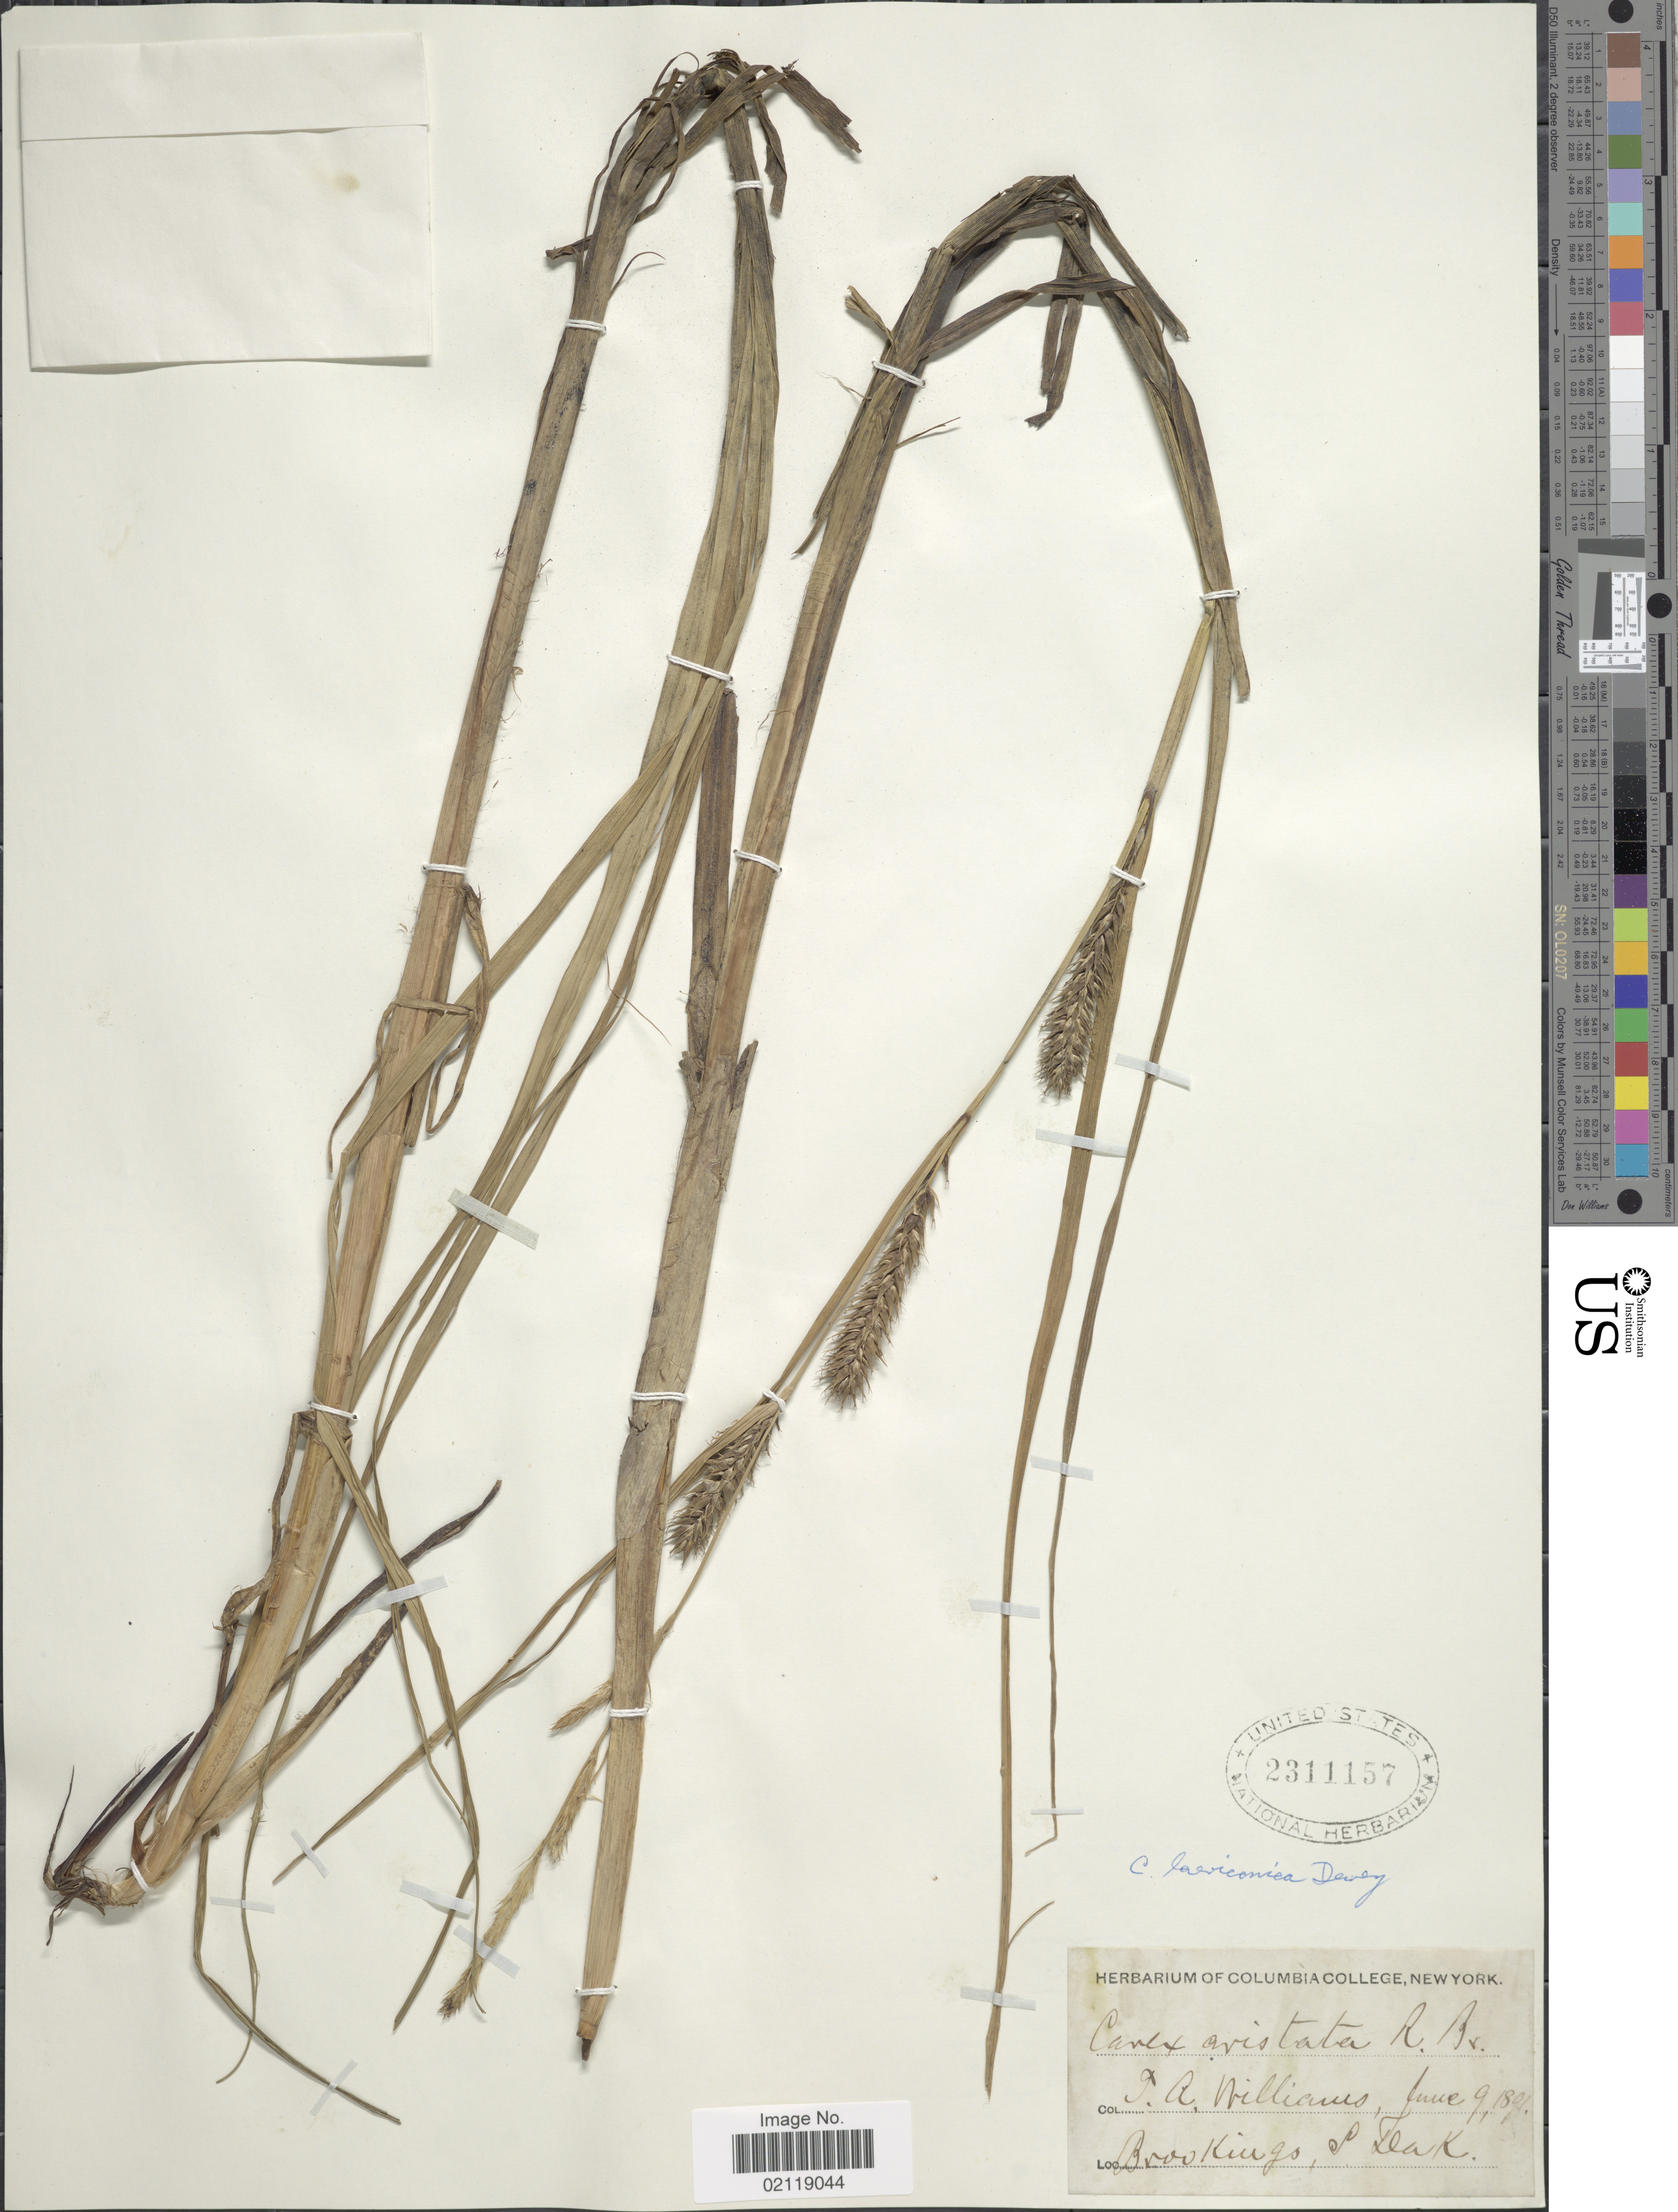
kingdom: Plantae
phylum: Tracheophyta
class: Liliopsida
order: Poales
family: Cyperaceae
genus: Carex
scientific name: Carex laeviconica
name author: Dewey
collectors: T. A. Williams (herbarium)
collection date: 1891-06-09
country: United States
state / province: South Dakota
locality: Brookings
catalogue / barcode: US 2311157